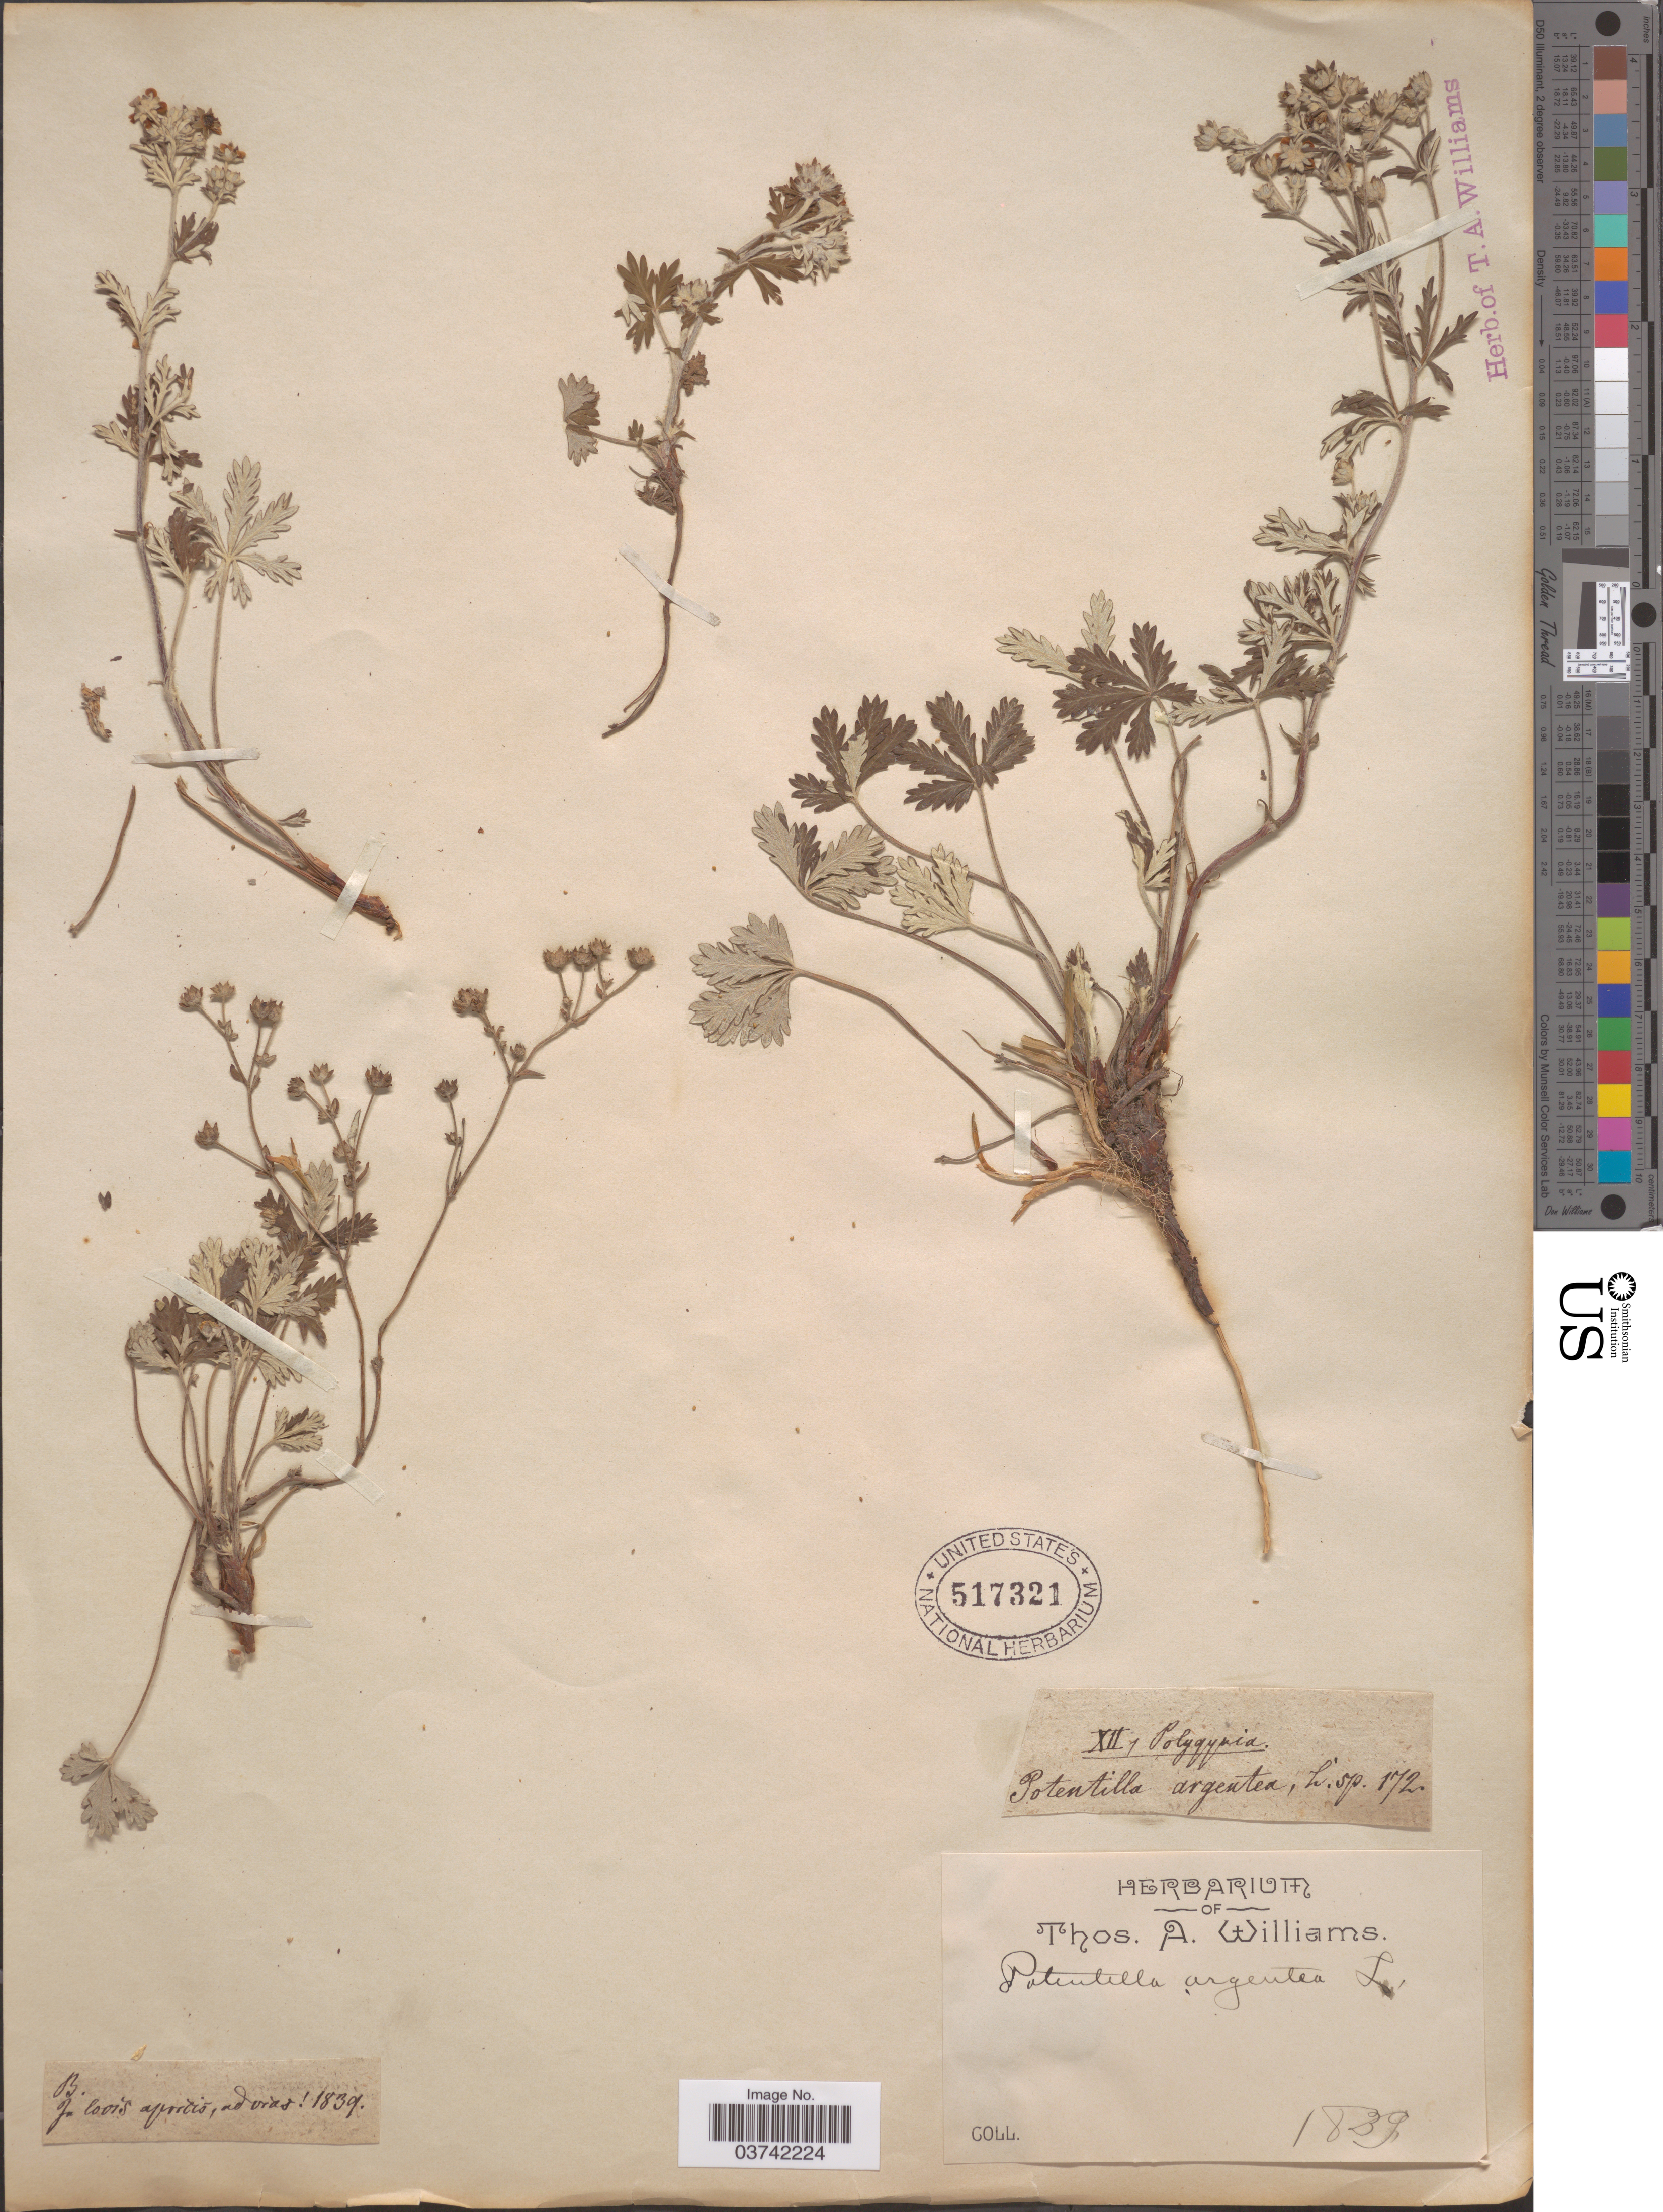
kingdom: Plantae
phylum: Tracheophyta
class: Magnoliopsida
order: Rosales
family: Rosaceae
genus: Potentilla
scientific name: Potentilla argentea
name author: L.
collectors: ex herb. Thos. A. Williams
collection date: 1839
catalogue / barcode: US 517321